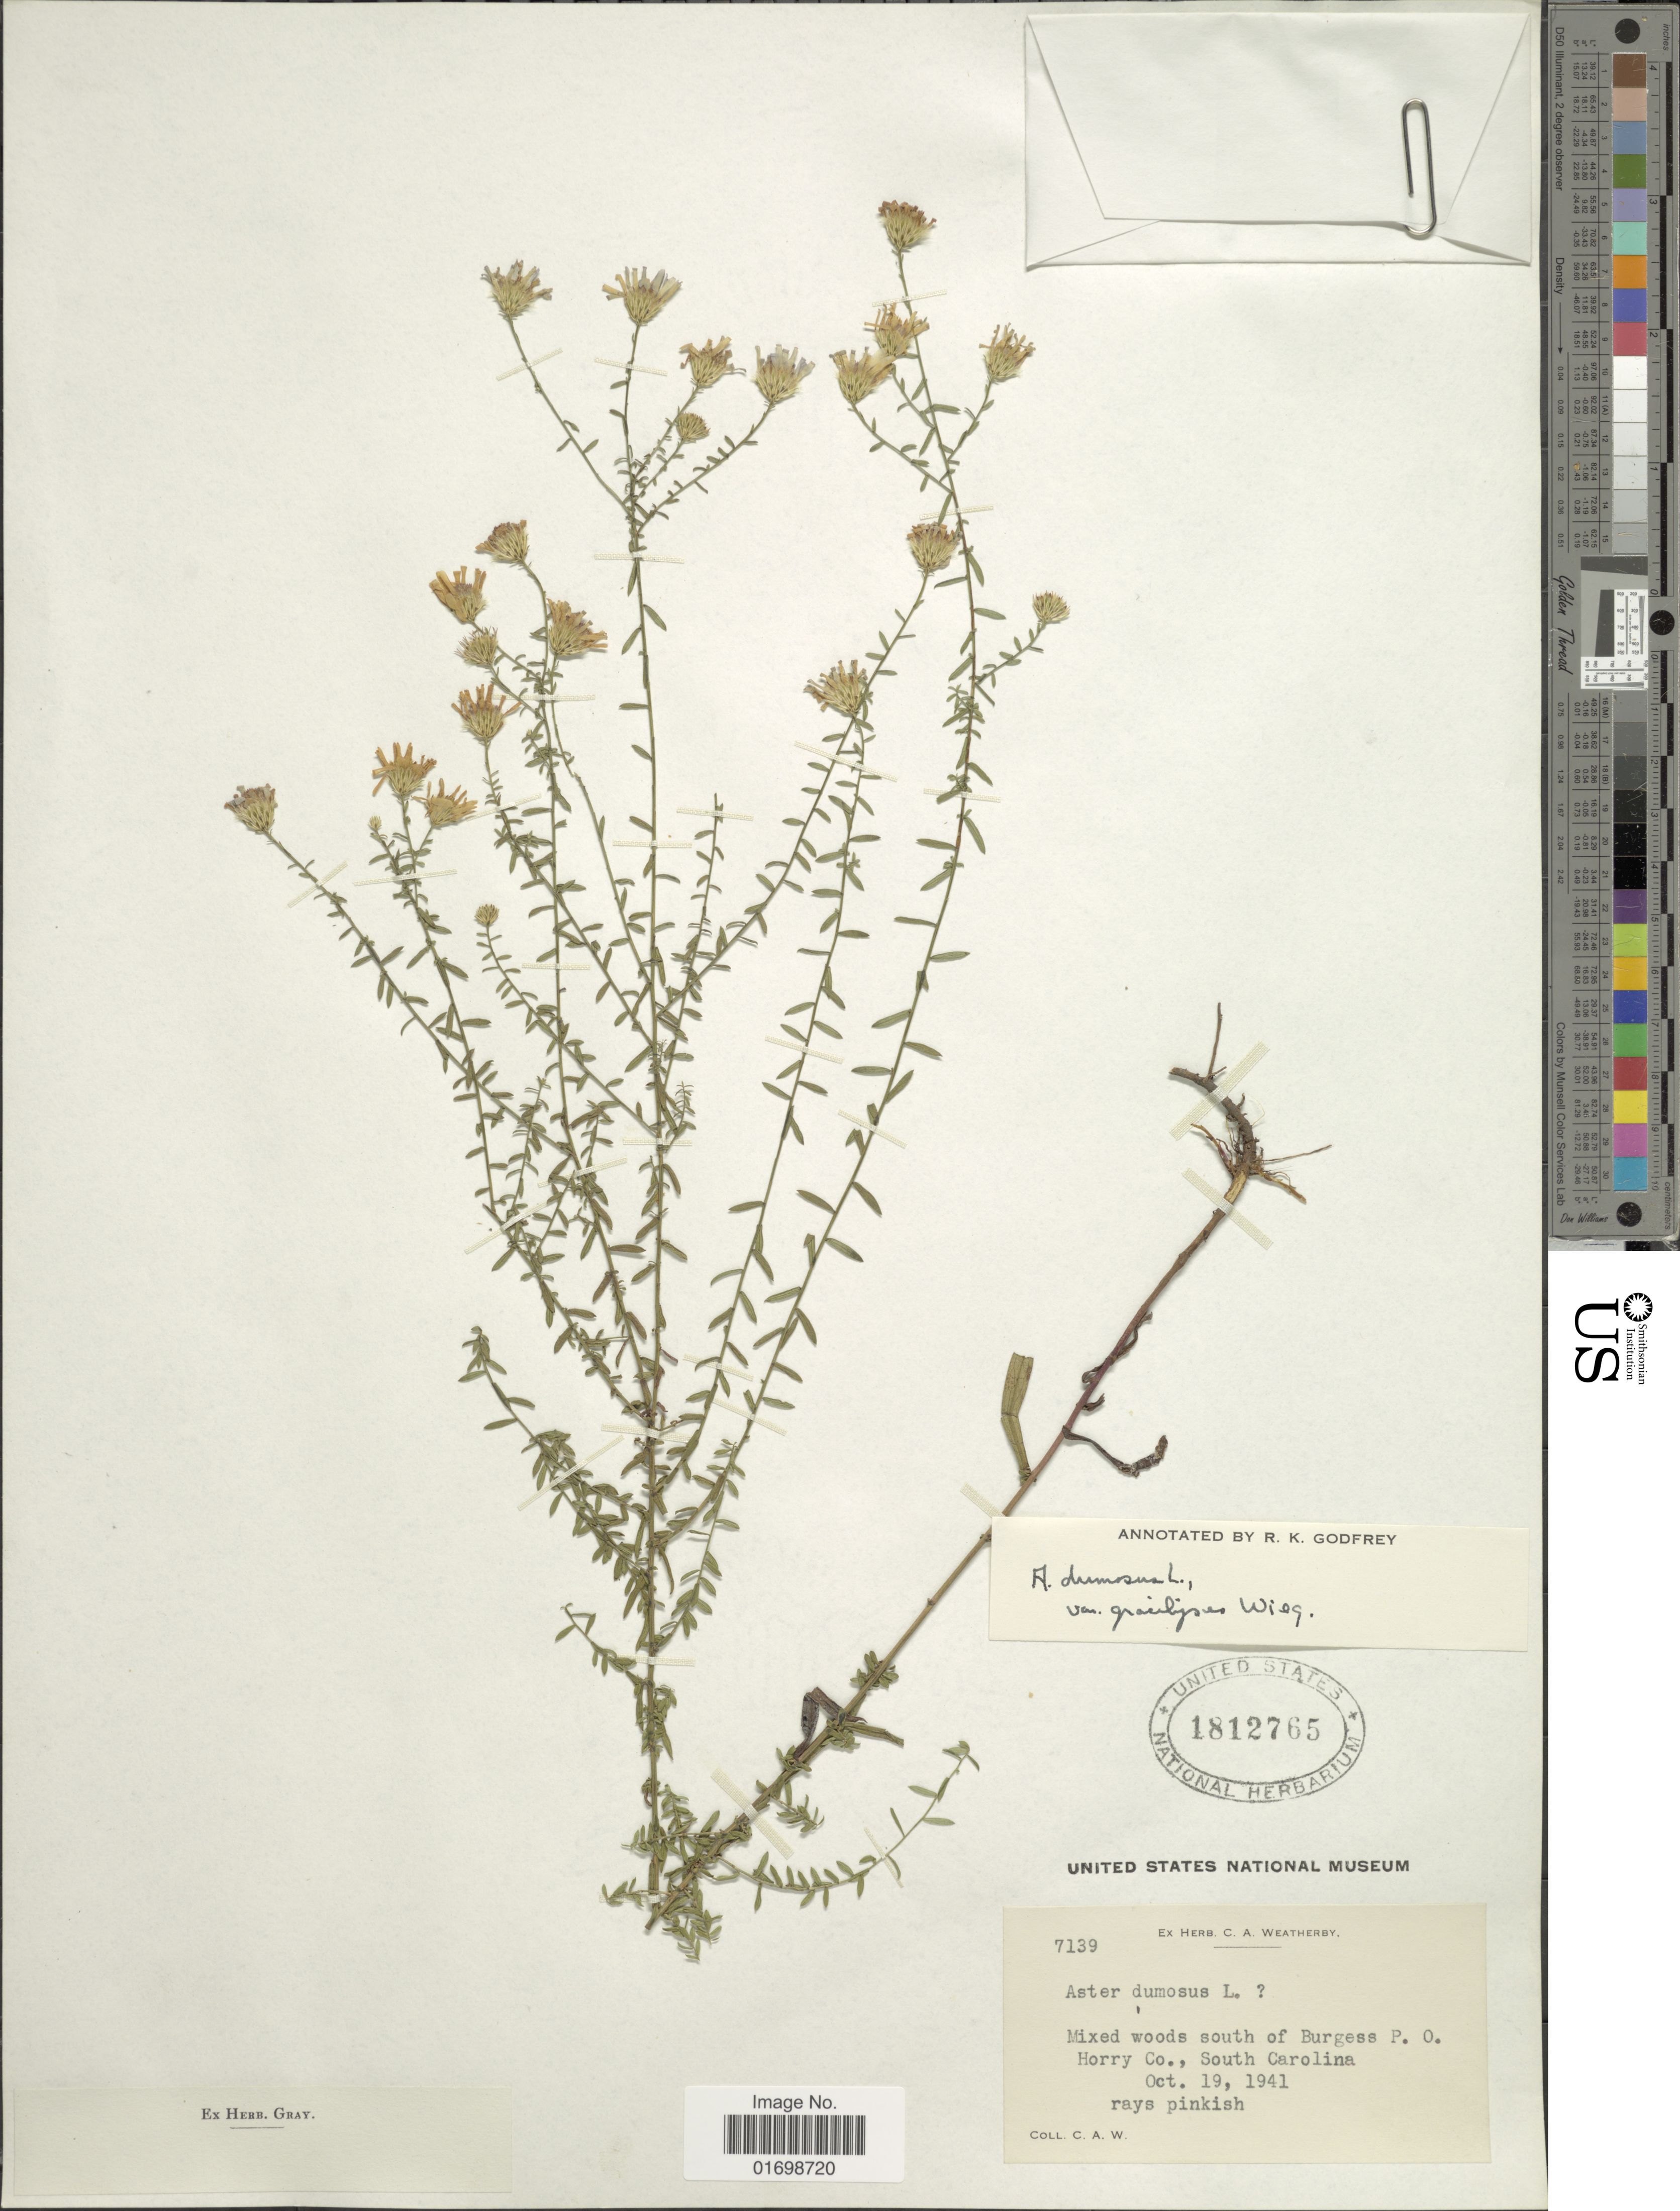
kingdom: Plantae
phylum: Tracheophyta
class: Magnoliopsida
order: Asterales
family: Asteraceae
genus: Symphyotrichum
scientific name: Symphyotrichum dumosum var. gracilipes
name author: (Wiegand) G.L. Nesom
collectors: C. A. Weatherby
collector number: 7139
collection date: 1941-10-19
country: United States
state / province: South Carolina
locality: Mixed woods south of Burgess P.O. Horry Co., South Carolina.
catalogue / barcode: US 1812765